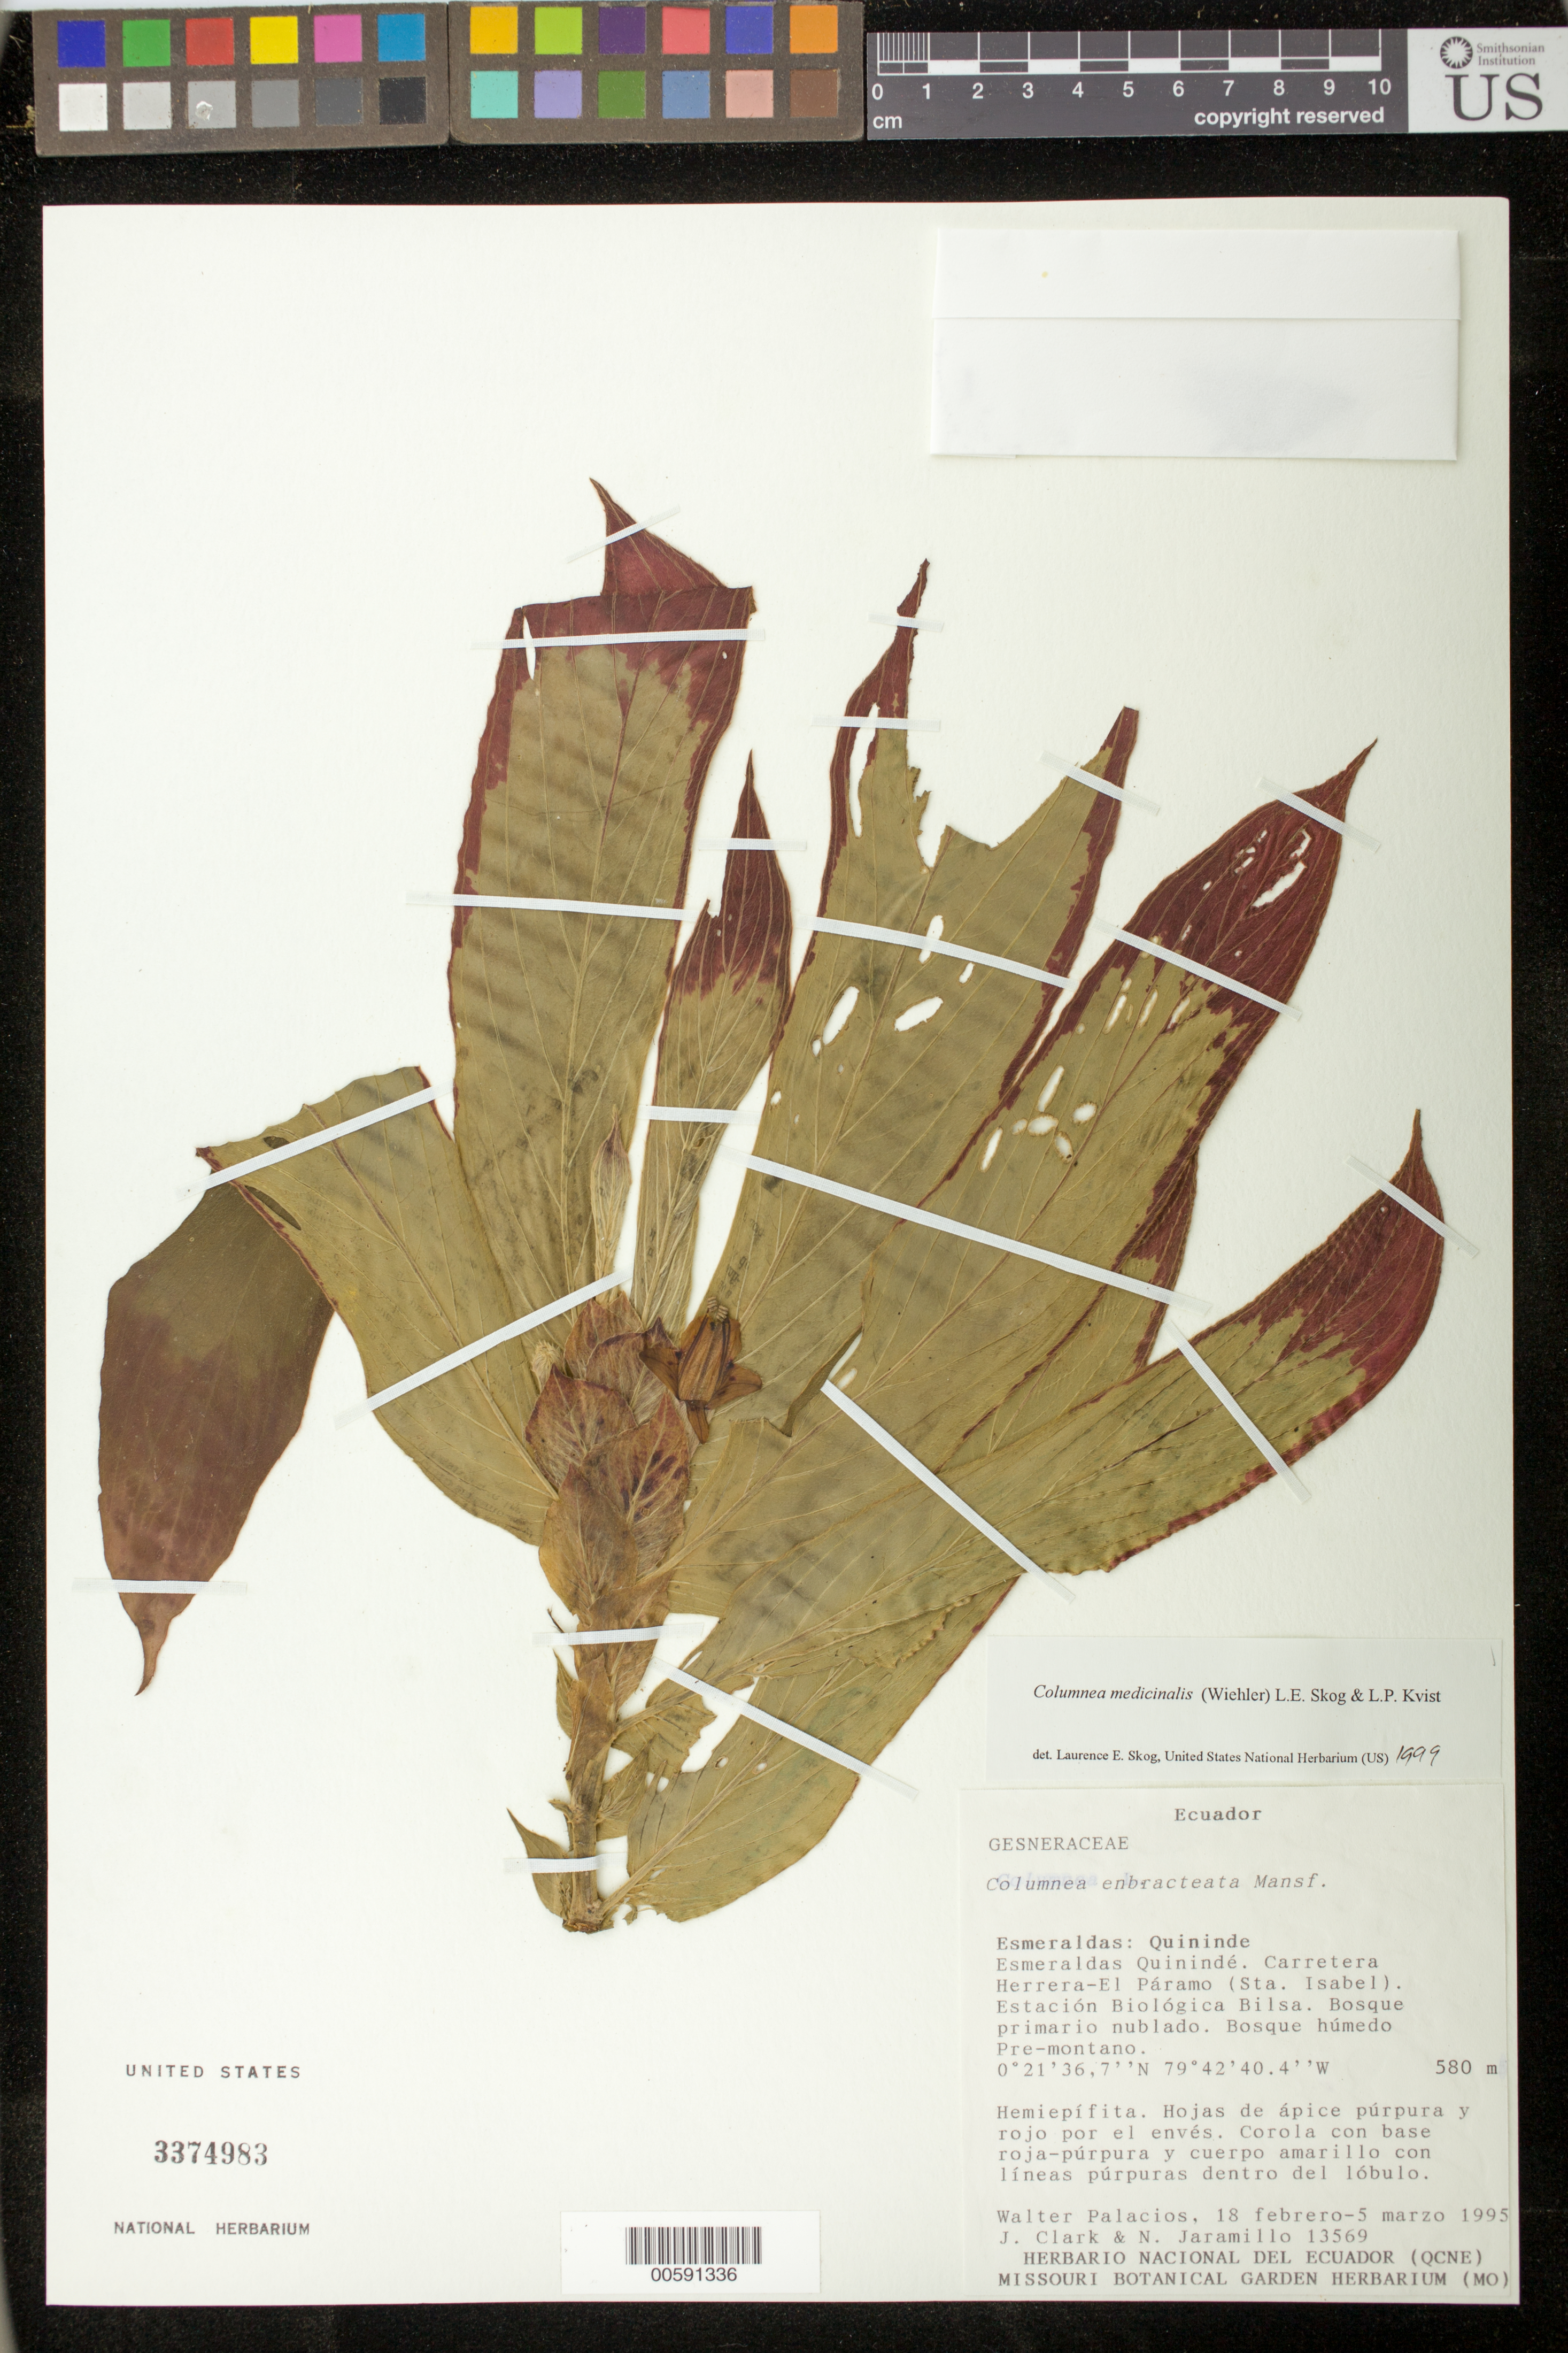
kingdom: Plantae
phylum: Tracheophyta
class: Magnoliopsida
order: Lamiales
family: Gesneriaceae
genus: Columnea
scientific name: Columnea medicinalis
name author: (Wiehler) L.E. Skog & L.P. Kvist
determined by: Skog, Laurence E.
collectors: W. Palacios, J. L. Clark & N. Jaramillo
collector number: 13569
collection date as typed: Feb-Mar 1995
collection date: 1995-02/1995-03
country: Ecuador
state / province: Esmeraldas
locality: Carretera Herrera - El Páramo (Sta. Isabel), Estación Biológica Bilsa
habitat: Bosque primario nublado; bosque húmedo pre-montano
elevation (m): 580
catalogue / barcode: US 3374983